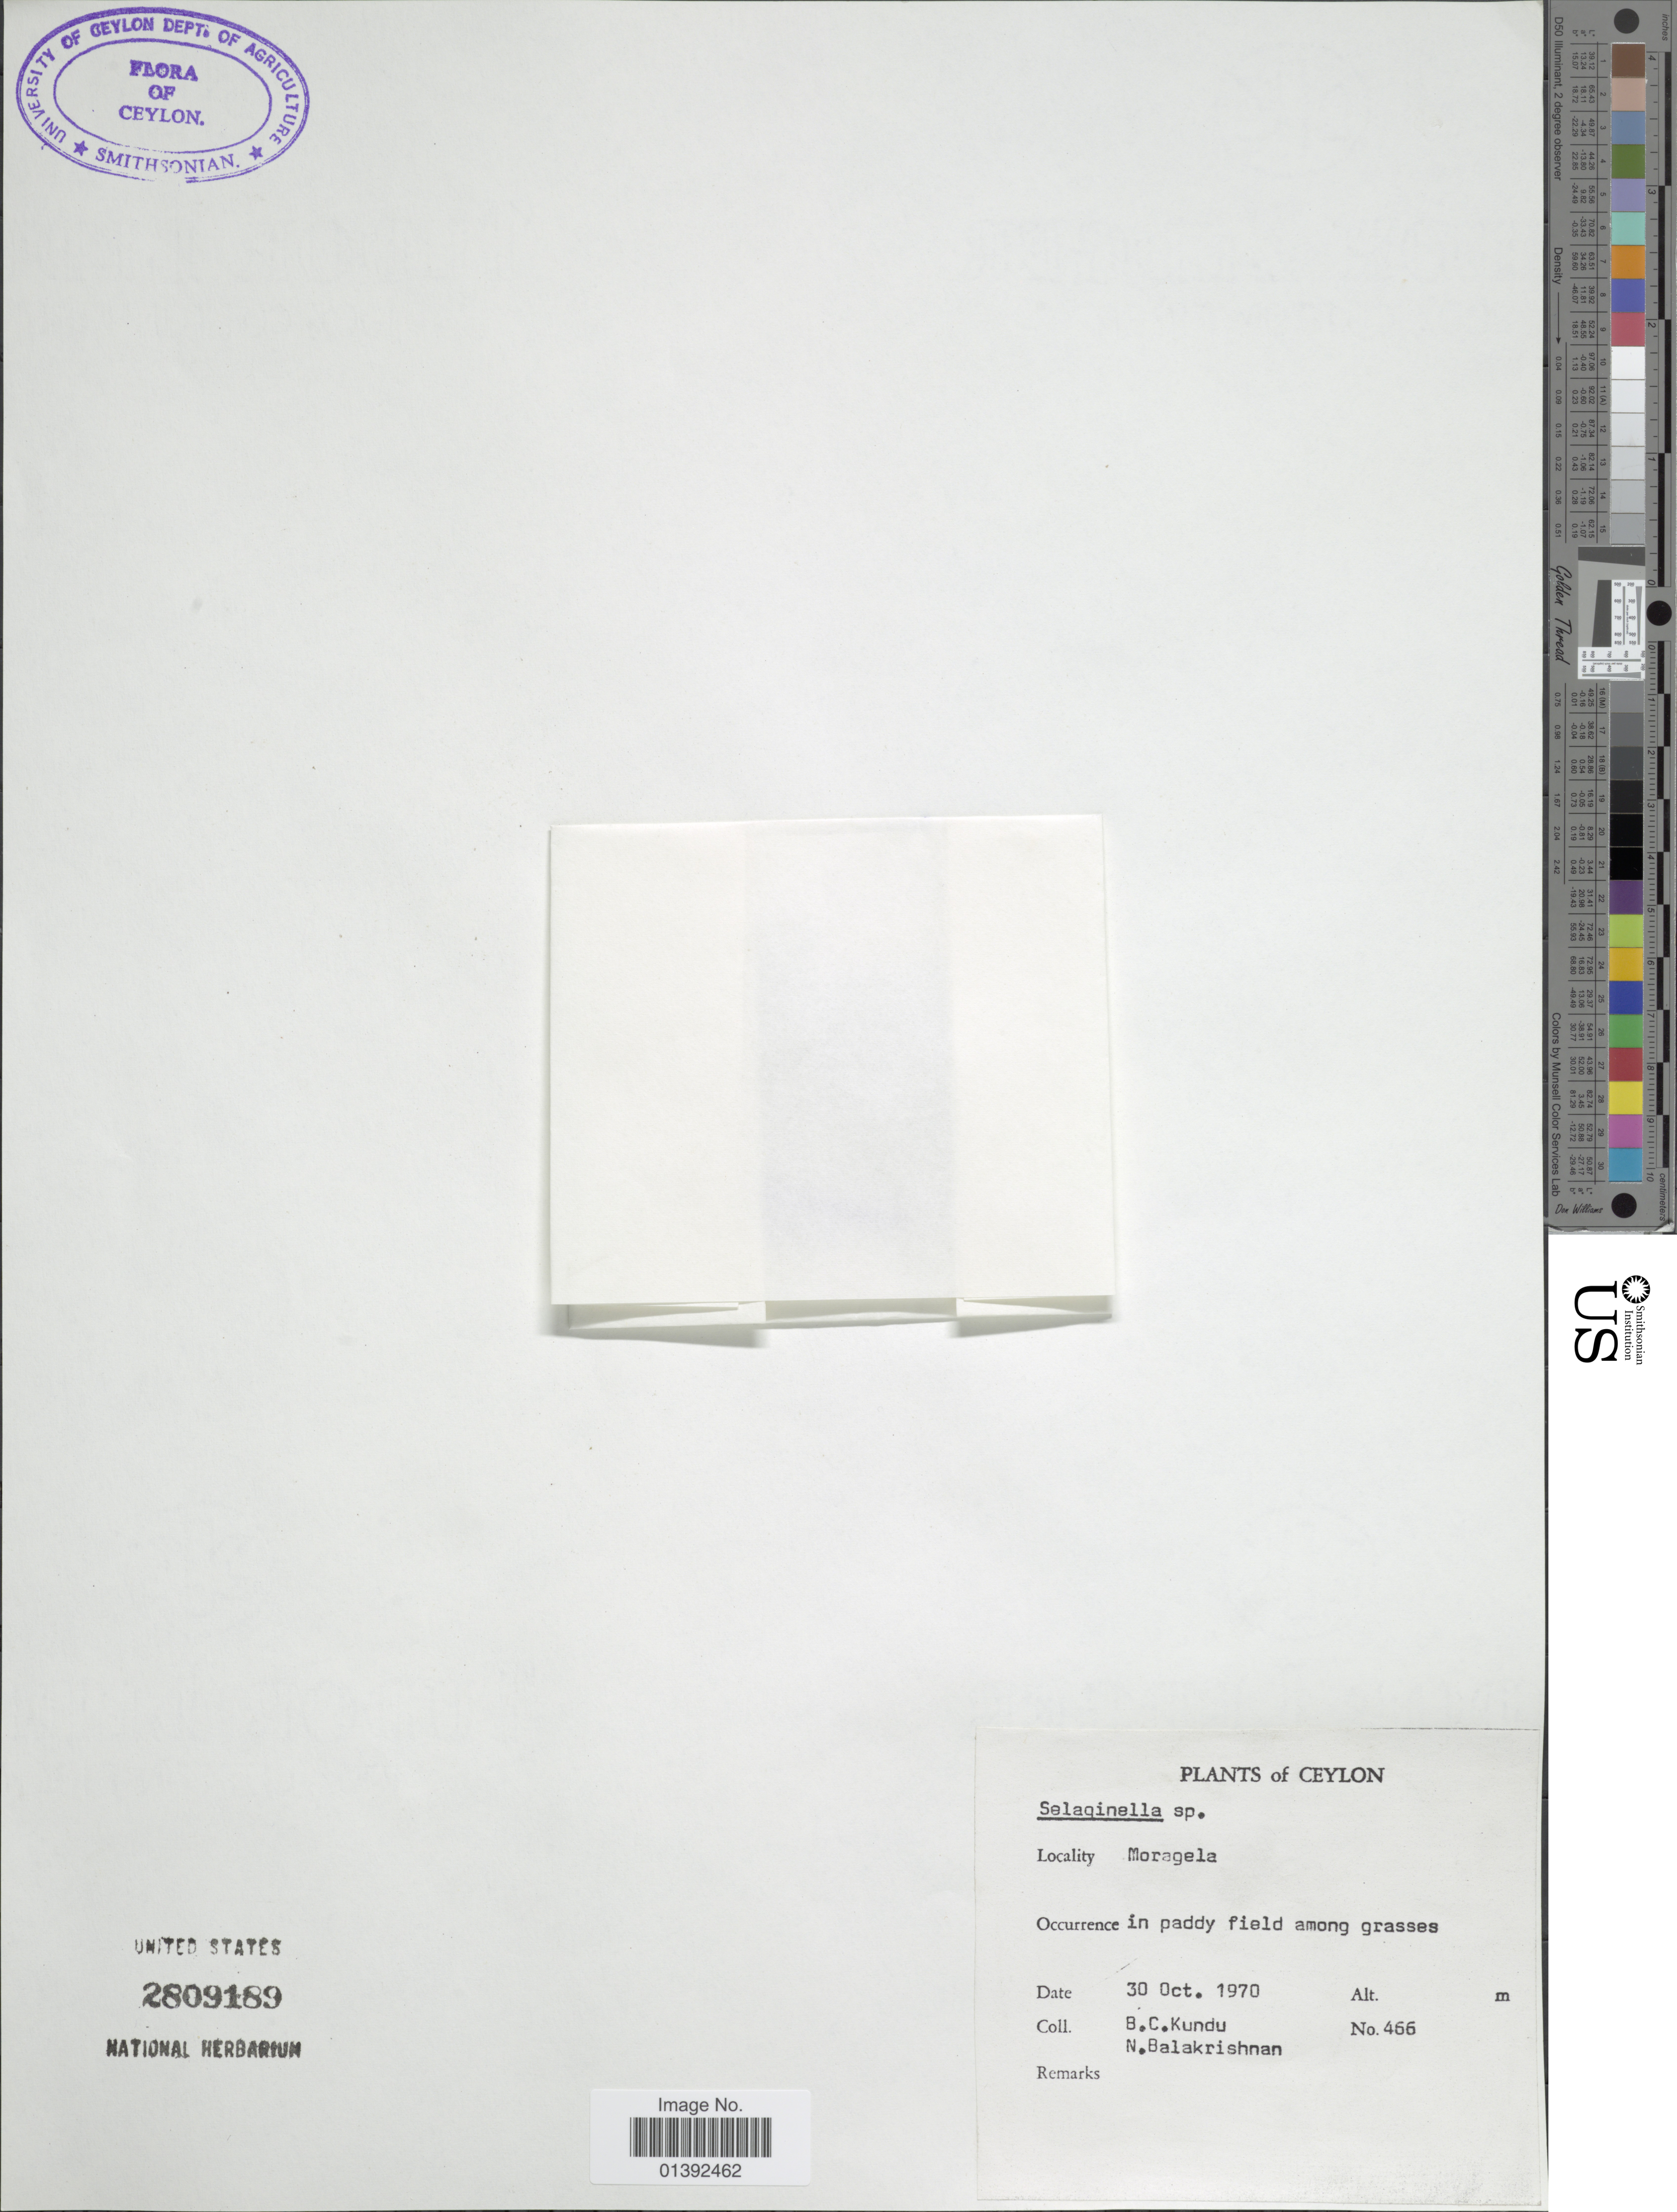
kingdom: Plantae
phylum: Tracheophyta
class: Lycopodiopsida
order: Selaginellales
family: Selaginellaceae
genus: Selaginella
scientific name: Selaginella sp.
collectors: B. C. Kundu & N. Balakrishnan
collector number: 466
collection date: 1970-10-30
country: Sri Lanka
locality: Ceylon, Moragela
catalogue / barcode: US 2809189